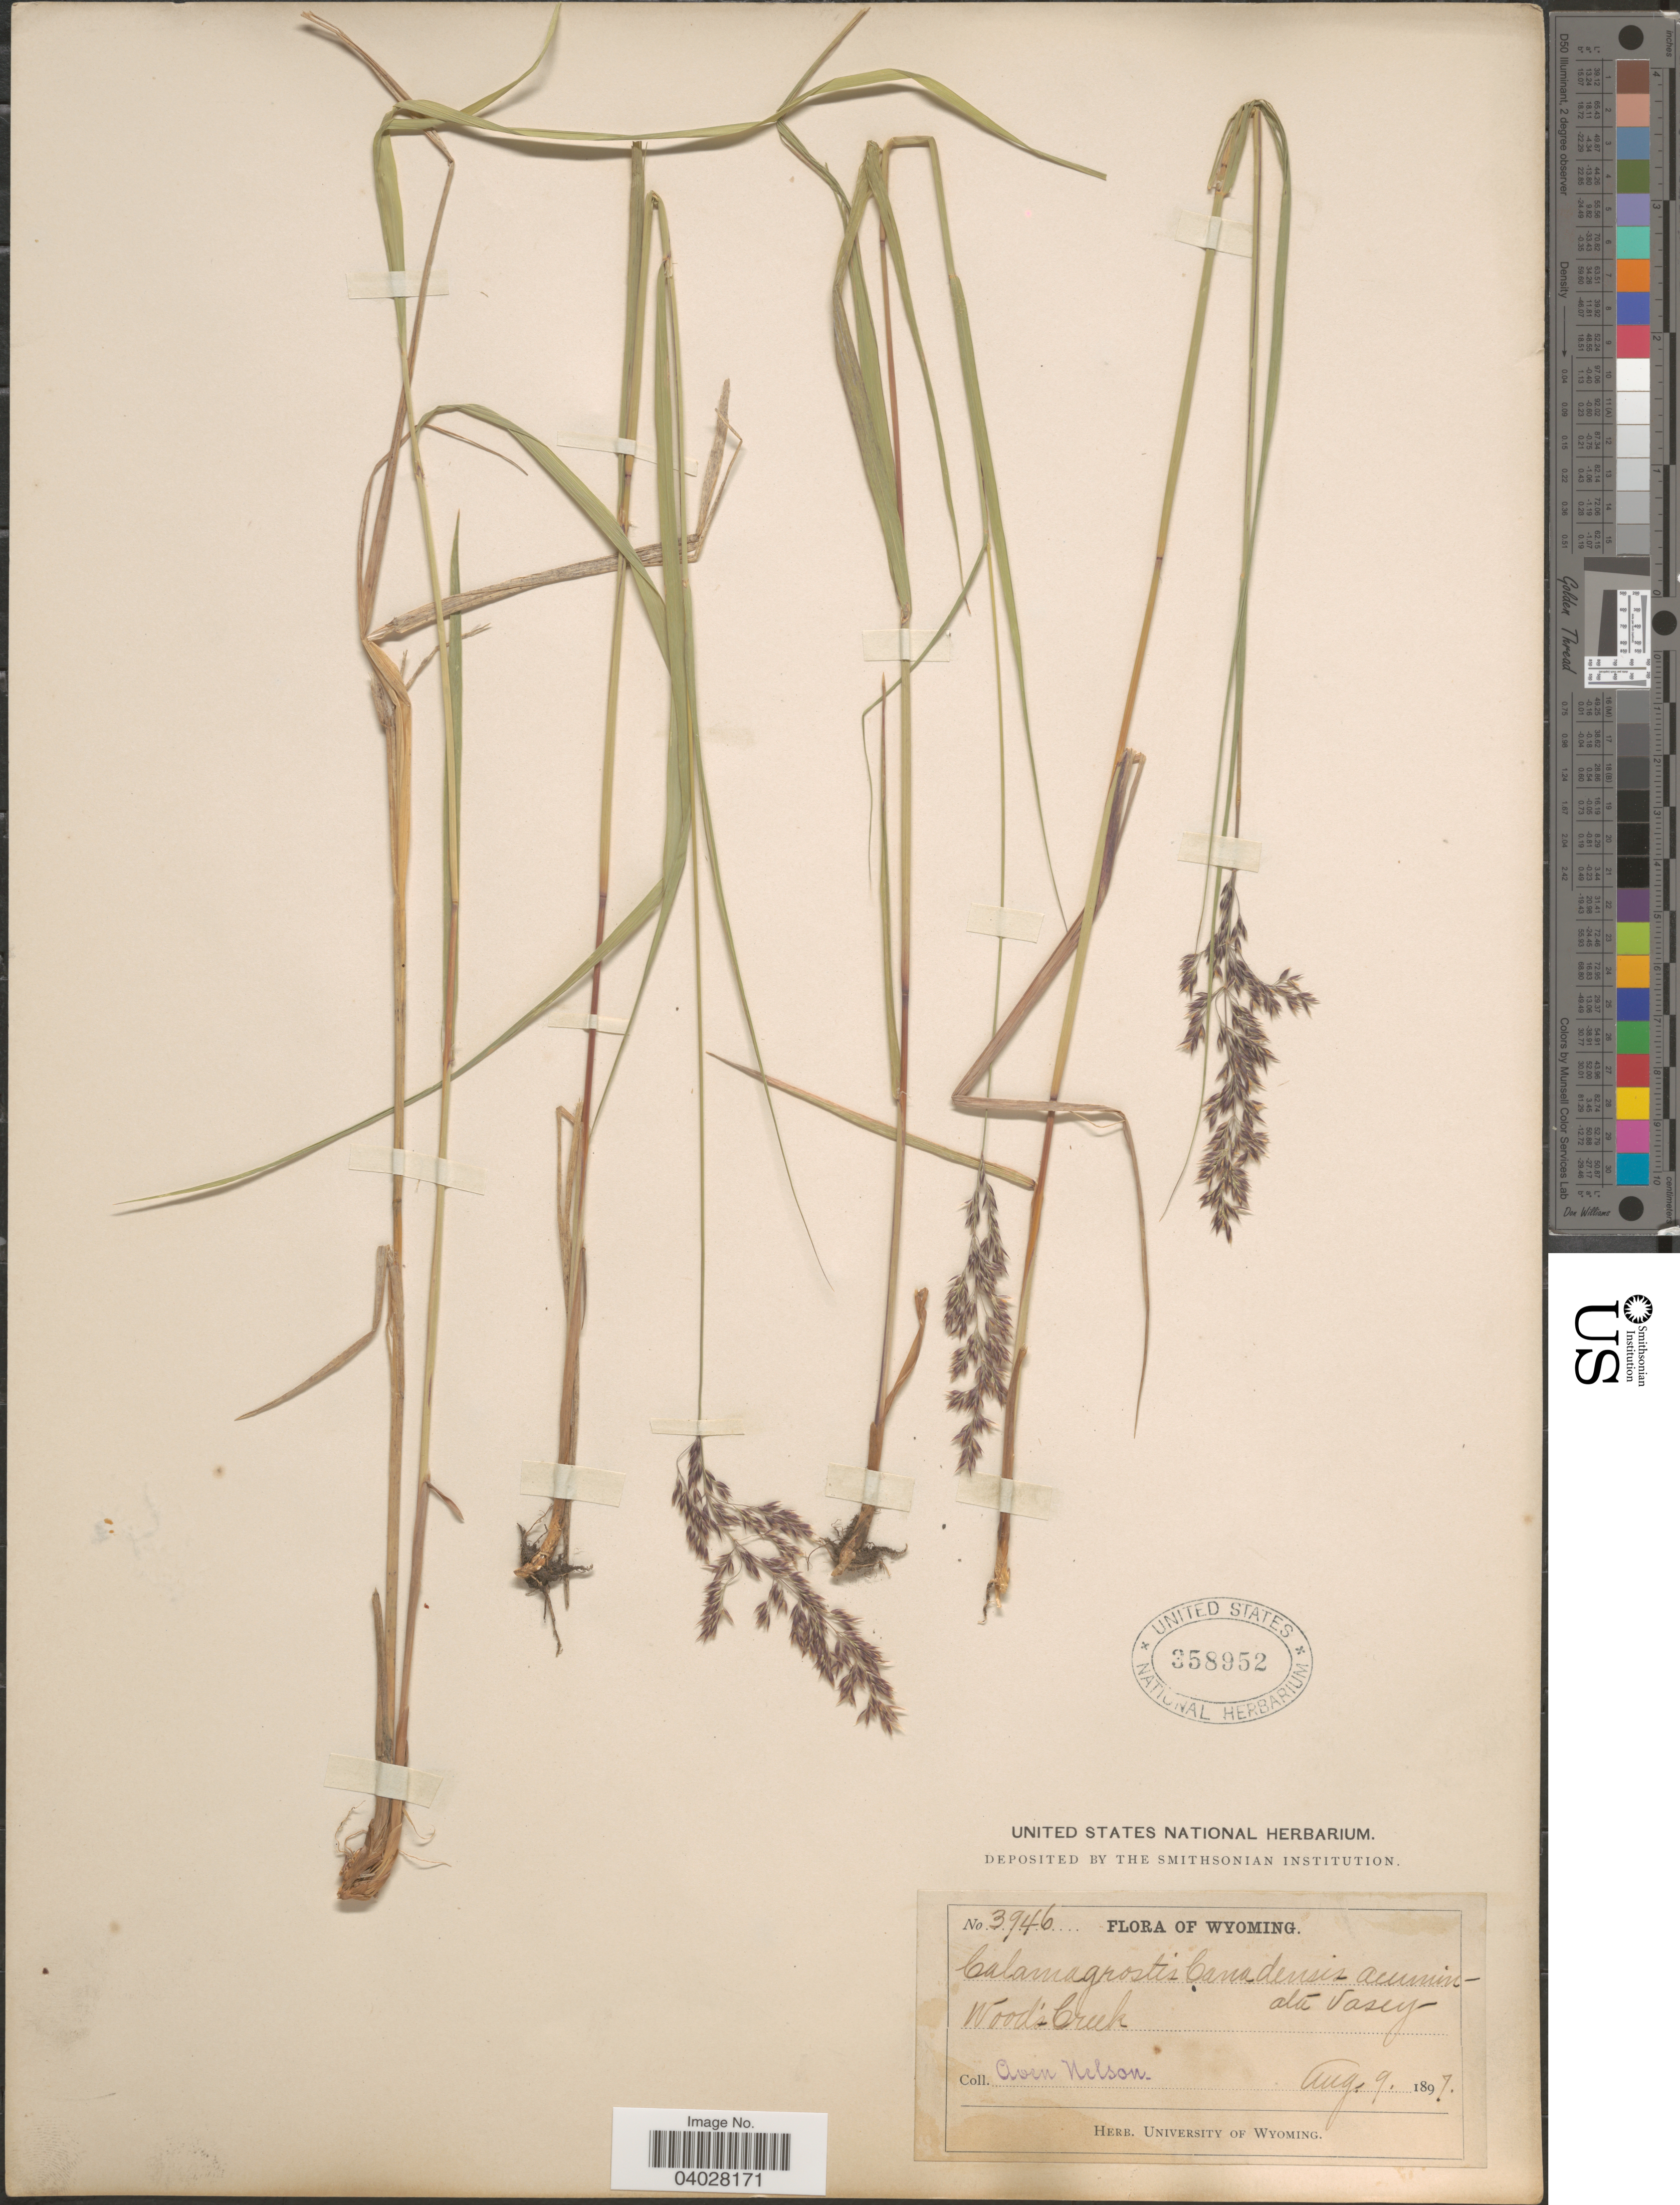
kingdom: Plantae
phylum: Tracheophyta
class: Liliopsida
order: Poales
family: Poaceae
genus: Calamagrostis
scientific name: Calamagrostis canadensis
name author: (Michx.) P. Beauv.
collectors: A. Nelson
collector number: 3946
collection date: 1897-08-09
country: United States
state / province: Wyoming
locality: Wood's Creek.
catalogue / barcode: US 358952